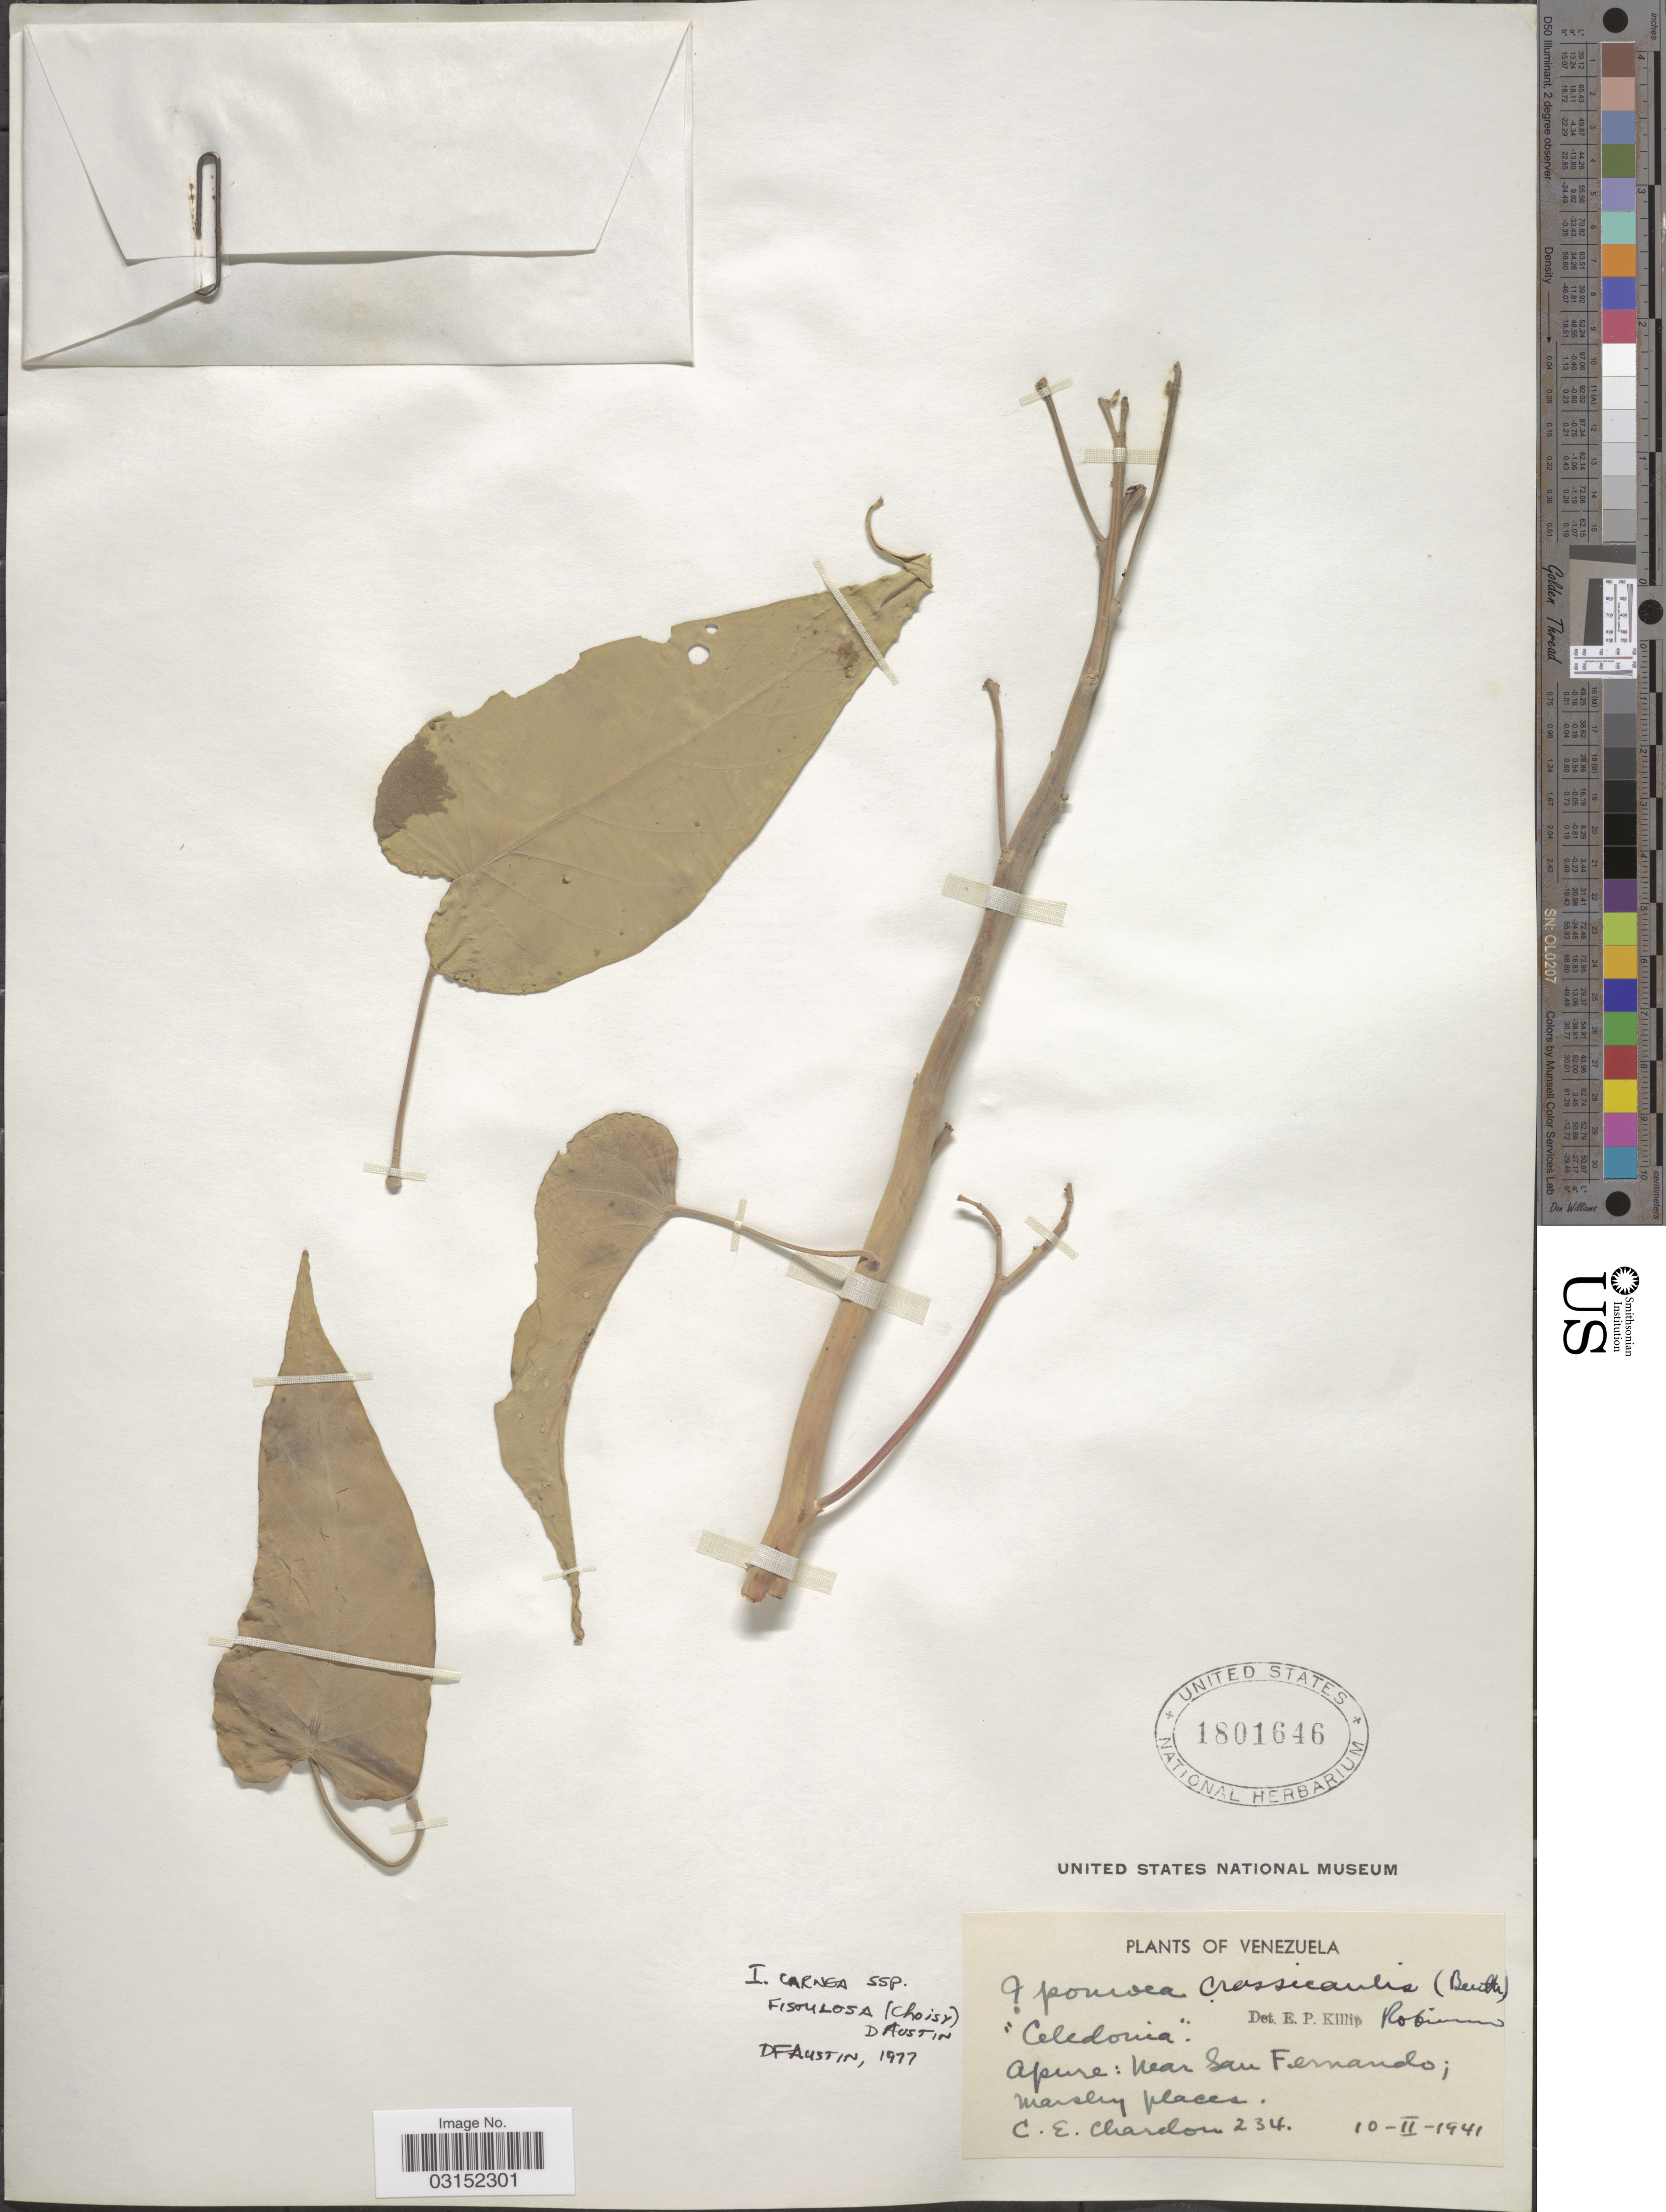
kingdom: Plantae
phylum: Tracheophyta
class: Magnoliopsida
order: Solanales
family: Convolvulaceae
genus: Ipomoea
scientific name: Ipomoea carnea subsp. fistulosa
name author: (Mart. ex Choisy) D.F. Austin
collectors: C. E. Chardón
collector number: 234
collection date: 1941-02-10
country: Venezuela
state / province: Apure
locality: Apure: Near San Fernando; marshy places.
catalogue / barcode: US 1801646